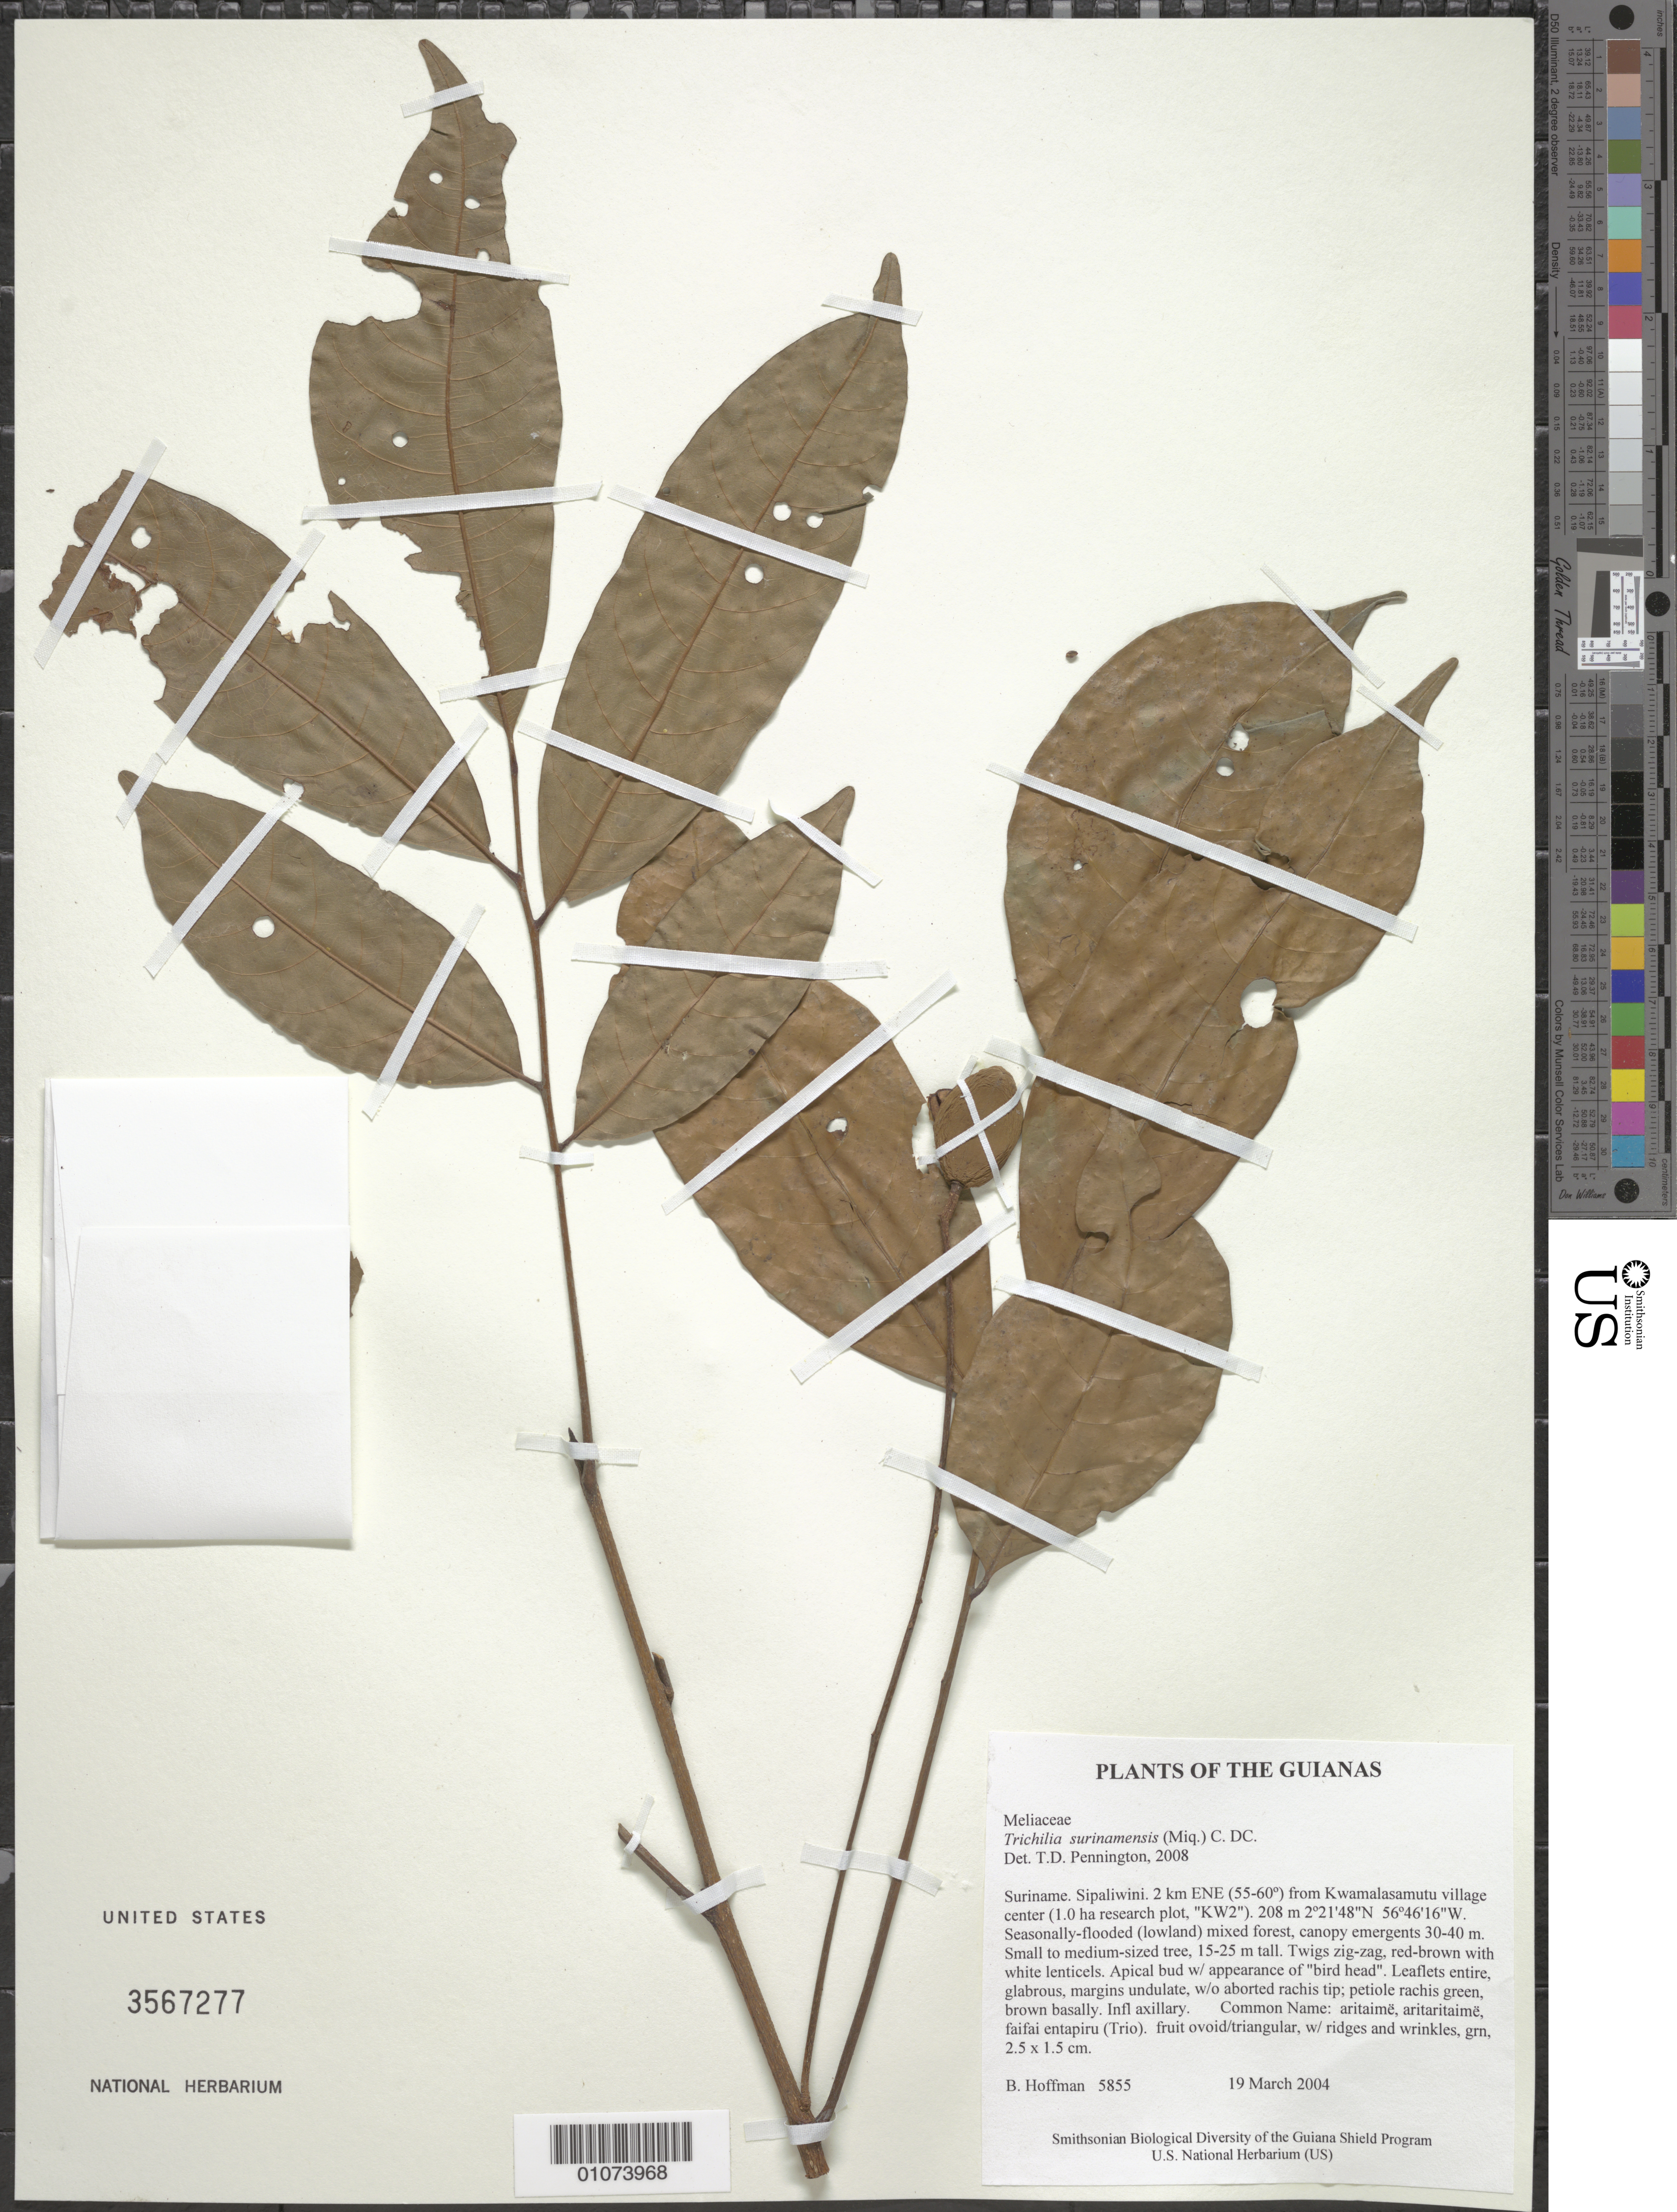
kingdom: Plantae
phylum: Tracheophyta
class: Magnoliopsida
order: Sapindales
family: Meliaceae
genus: Trichilia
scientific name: Trichilia surinamensis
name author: (Miq.) C. DC.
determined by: Pennington, T. D., (K)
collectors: B. Hoffman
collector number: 5855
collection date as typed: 19 March 2004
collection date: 2004-03-19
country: Suriname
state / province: Sipaliwini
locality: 2 km ENE (55-60º) from Kwamalasamutu village center (1.0 ha research plot, "KW2")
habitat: Seasonally-flooded (lowland) mixed forest, canopy emergents 30-40 m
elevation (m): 208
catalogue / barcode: US 3567277